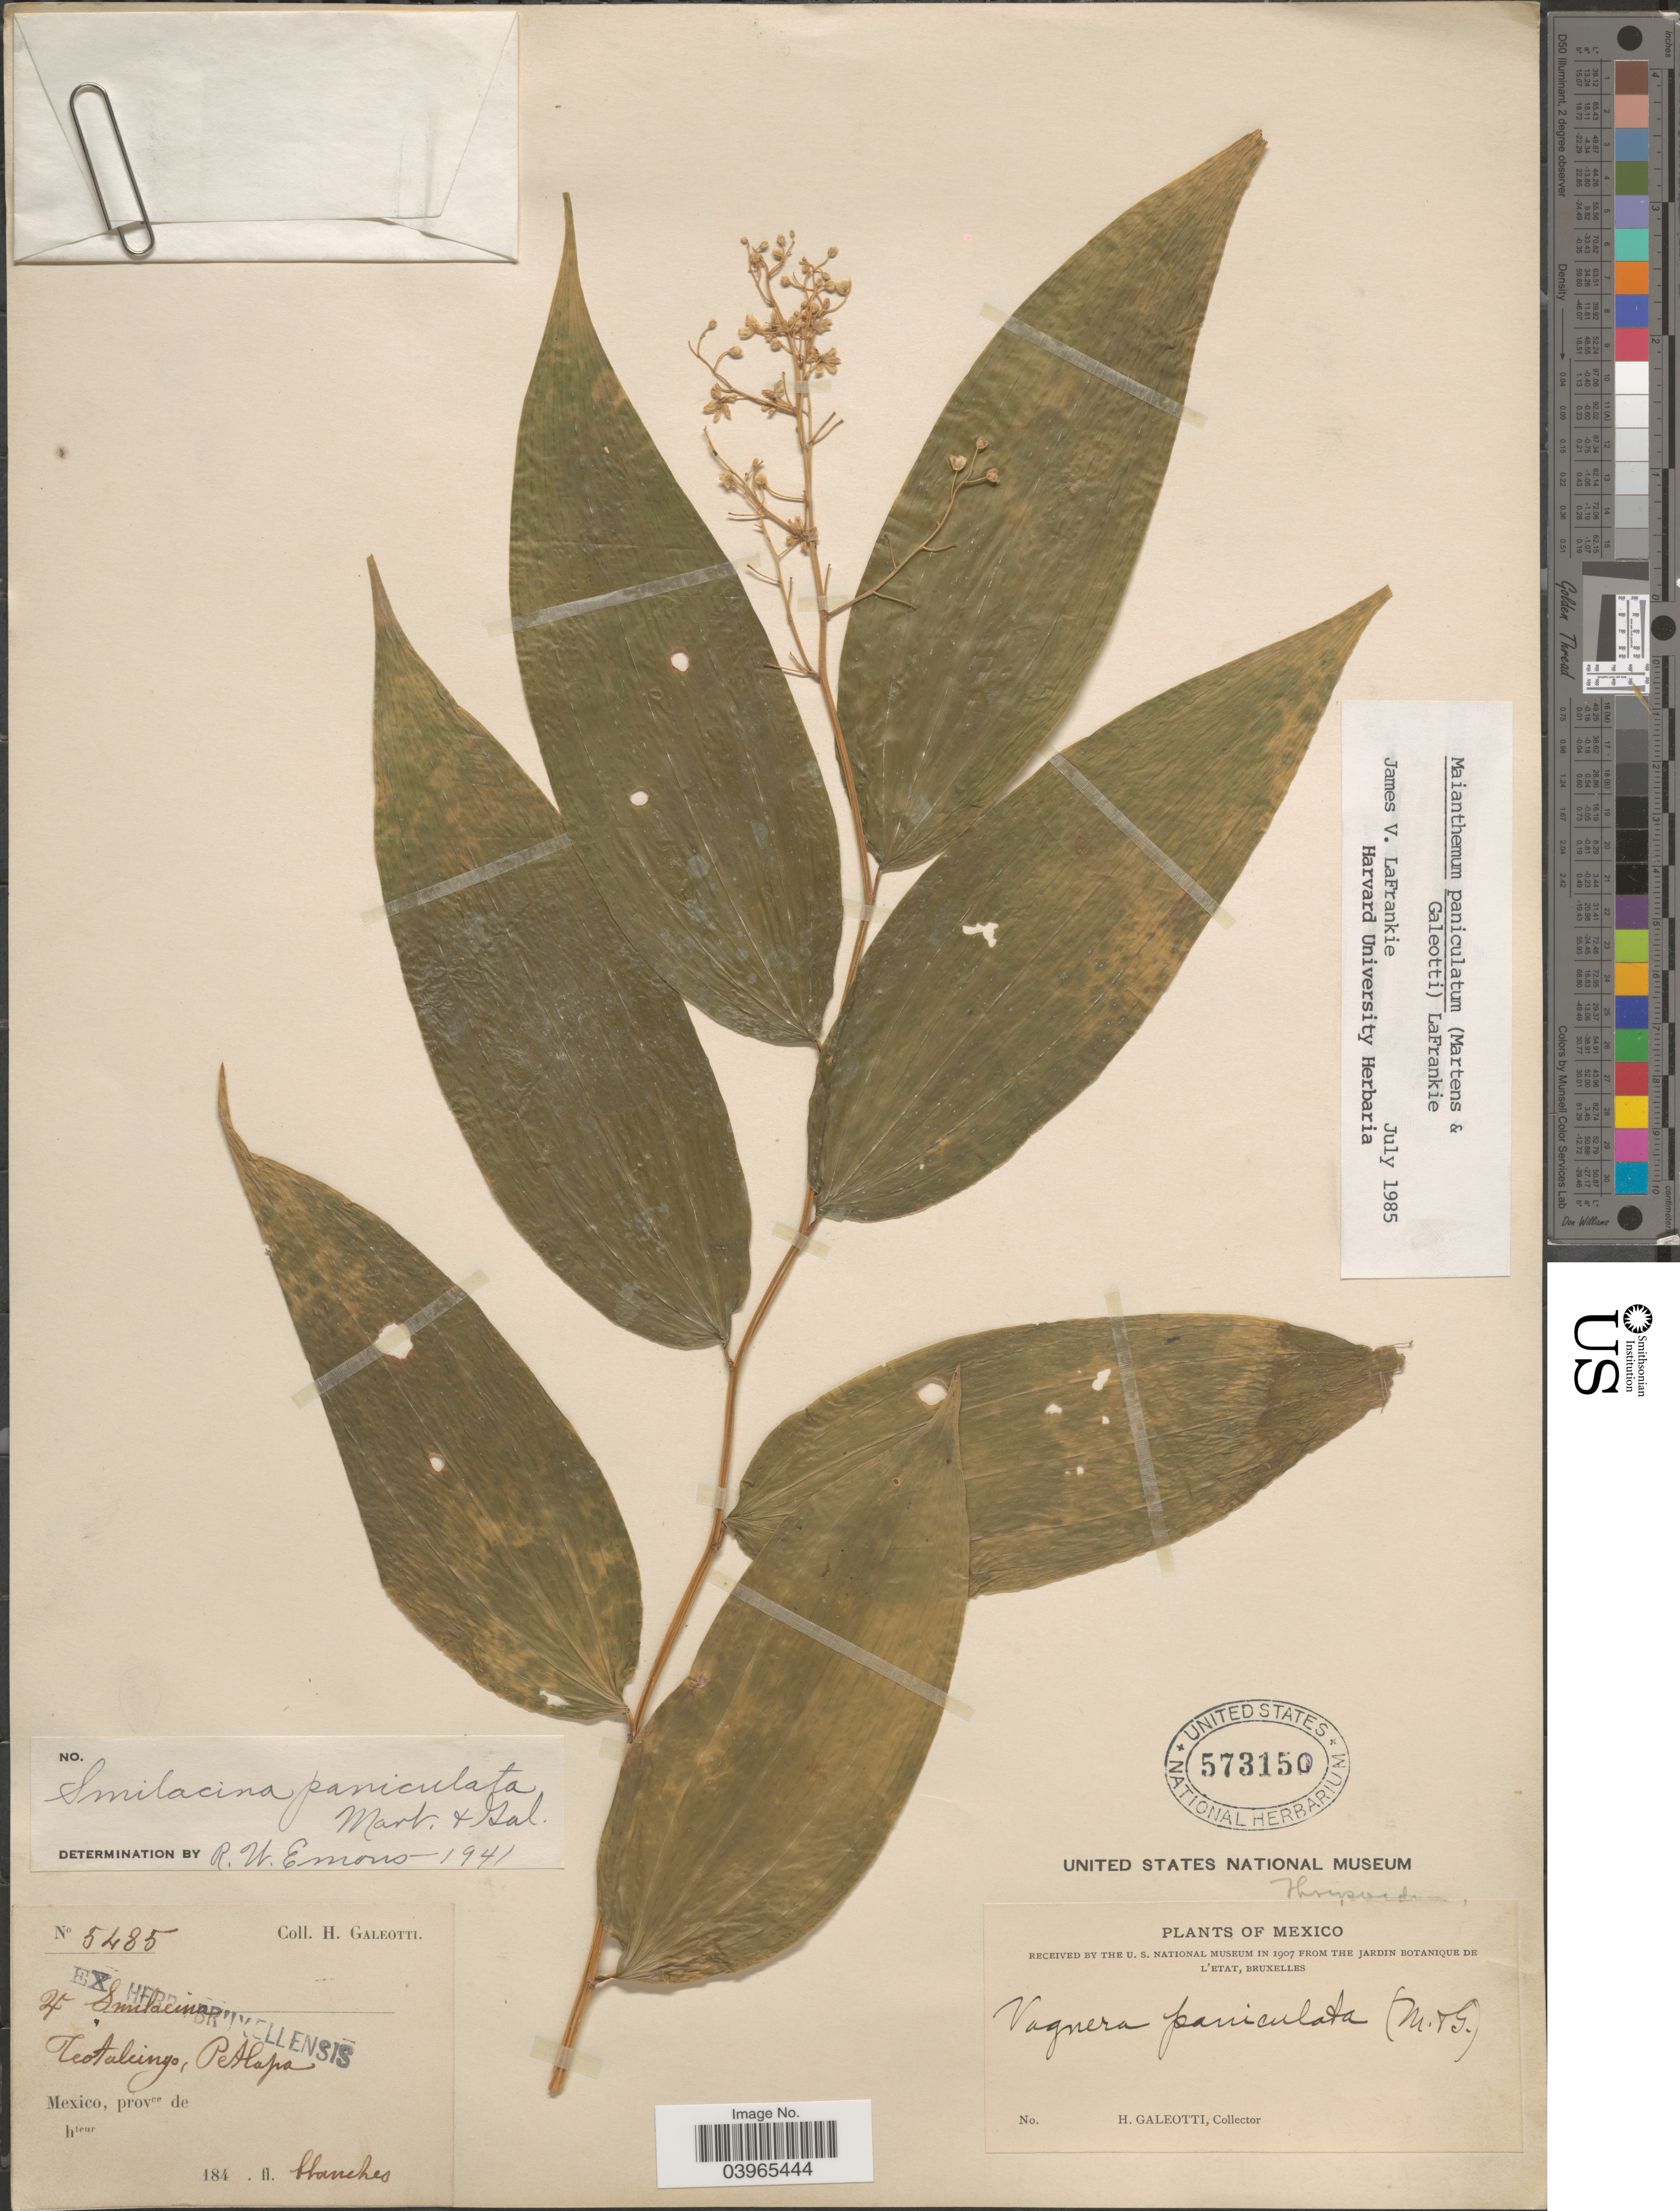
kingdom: Plantae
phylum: Tracheophyta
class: Liliopsida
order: Asparagales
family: Asparagaceae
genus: Maianthemum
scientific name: Maianthemum paniculatum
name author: (M. Martens & Galeotti) LaFrankie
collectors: H. G. Galeotti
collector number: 5485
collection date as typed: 184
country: Mexico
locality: Teotalcingo, Petlapa.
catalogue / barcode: US 573150